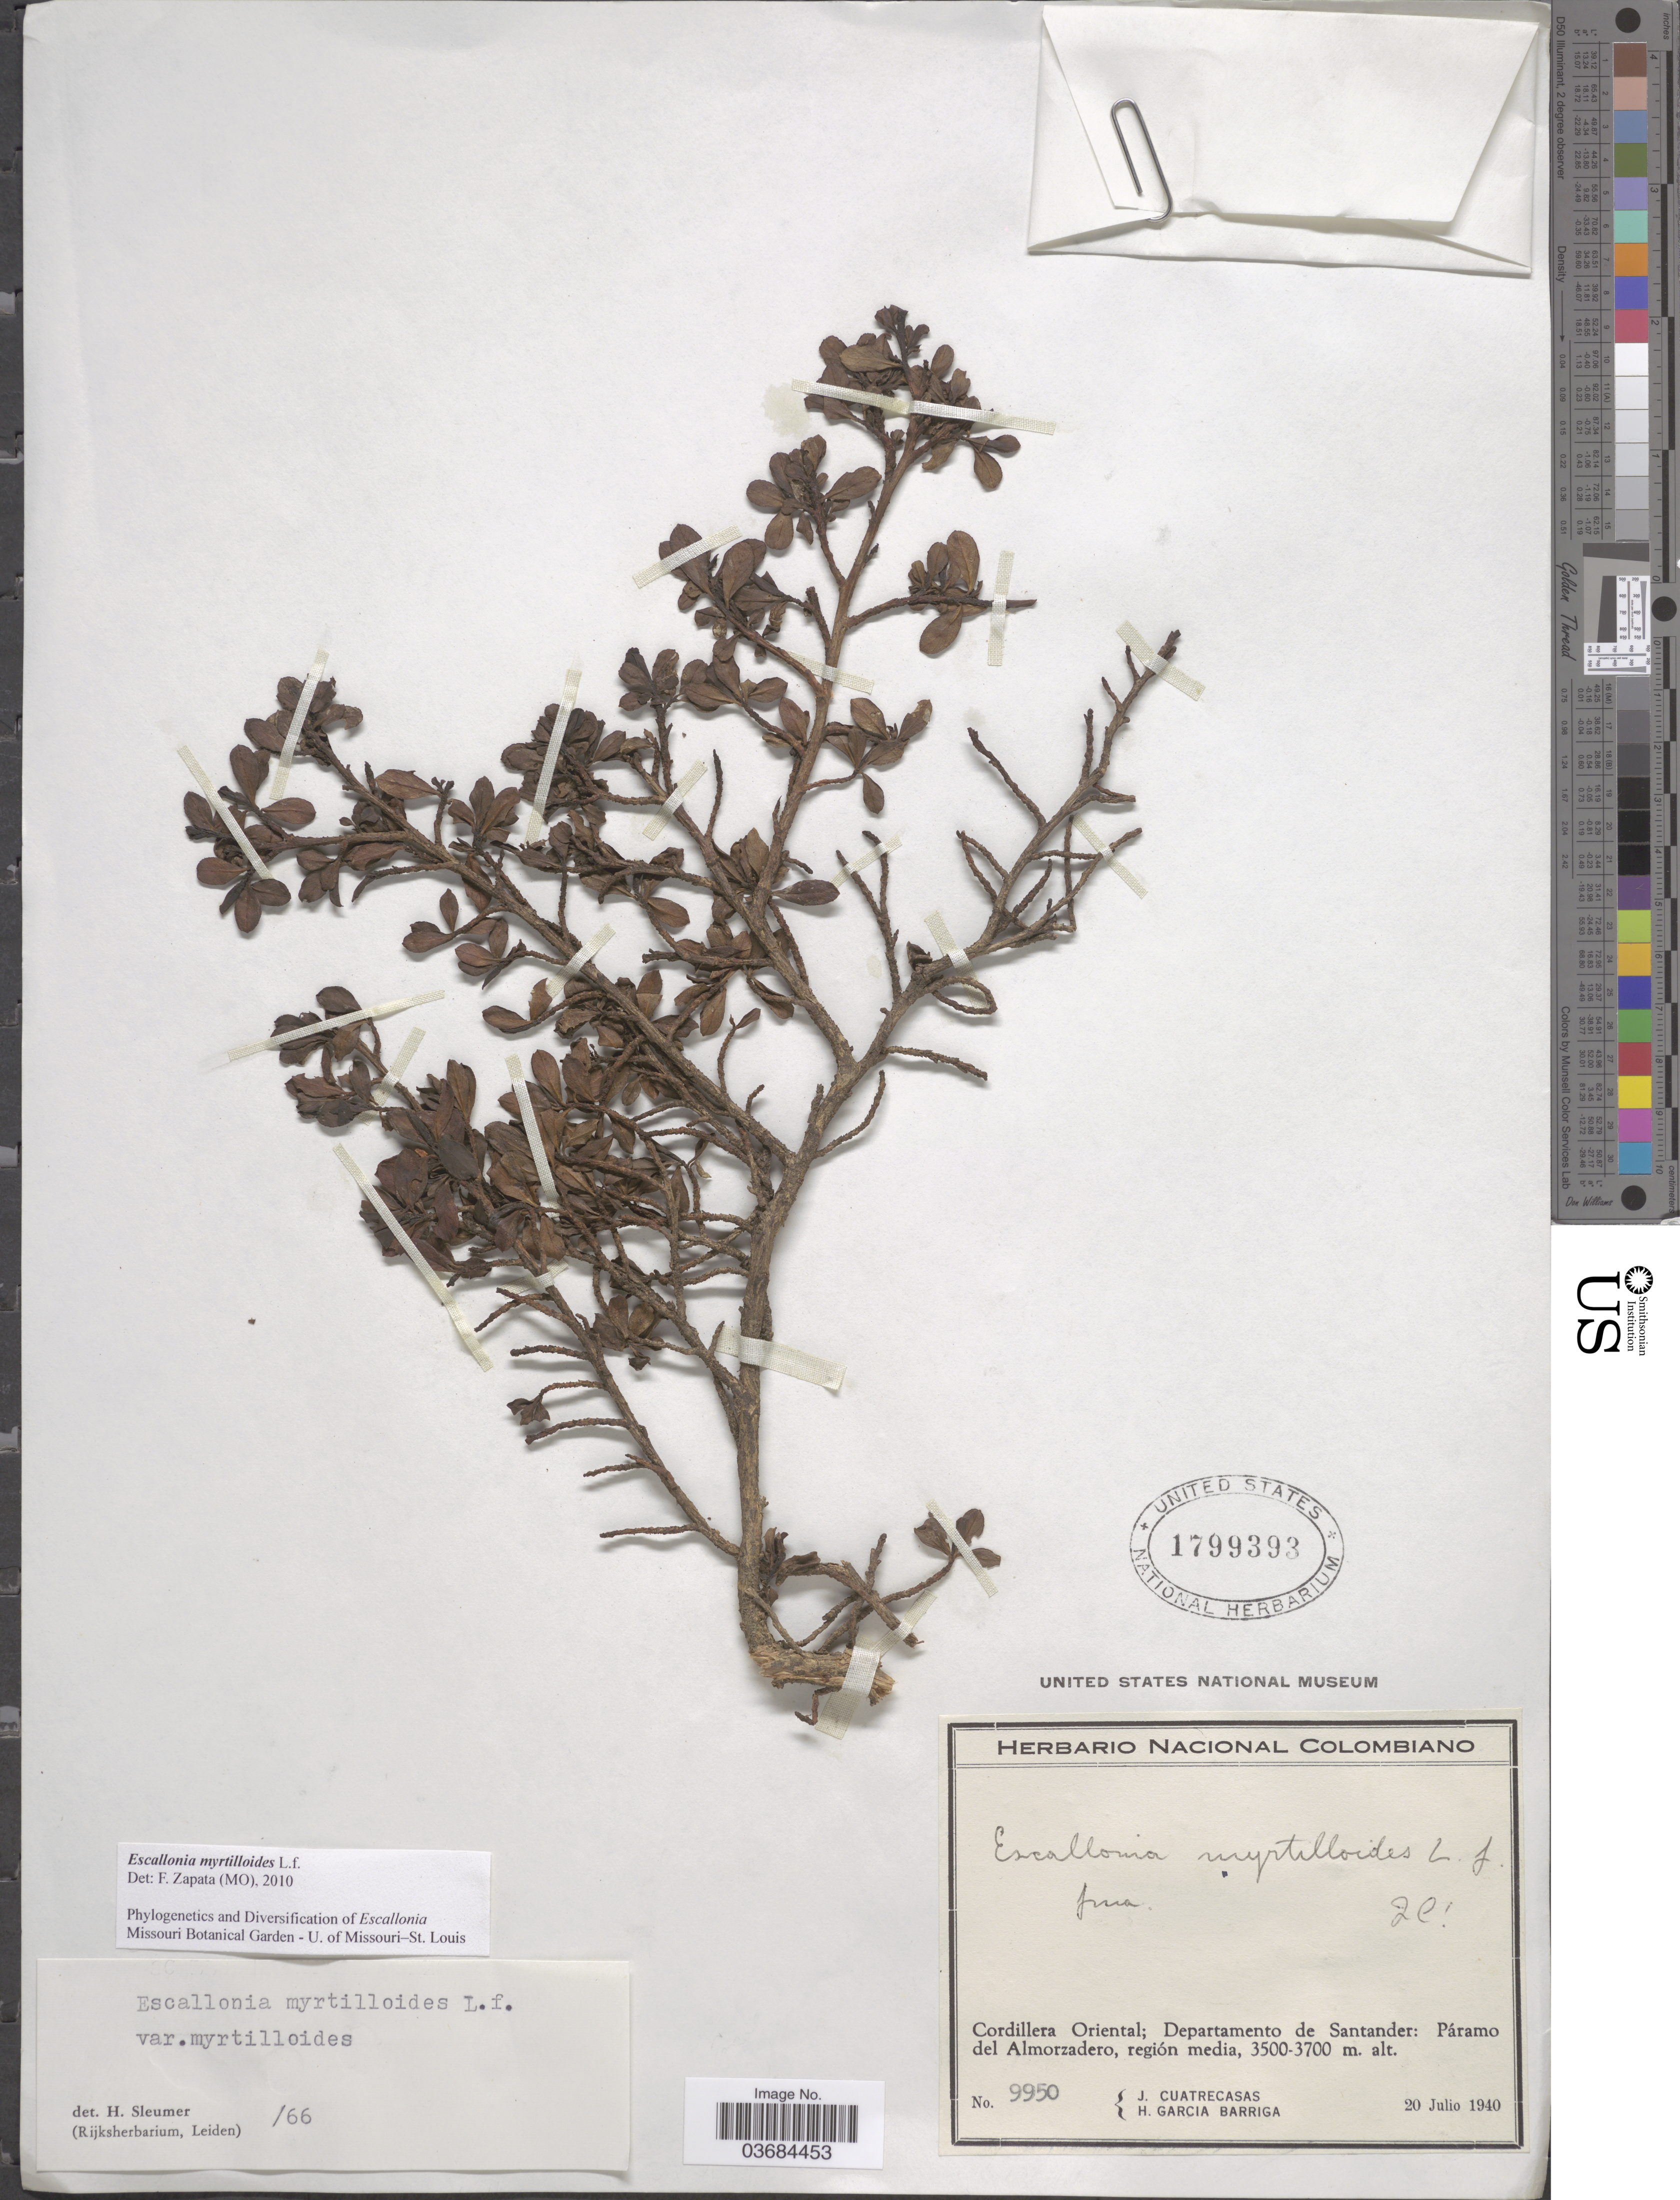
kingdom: Plantae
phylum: Tracheophyta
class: Magnoliopsida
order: Escalloniales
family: Escalloniaceae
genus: Escallonia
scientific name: Escallonia myrtilloides var. myrtilloides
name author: L. f.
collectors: J. Cuatrecasas & H. García Barriga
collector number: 9950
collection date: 1940-07-20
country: Colombia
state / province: Santander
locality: Cordillera Oriental; Departamento de Santander: Páramo del Almorzadero, región media.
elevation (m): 3500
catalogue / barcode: US 1799393